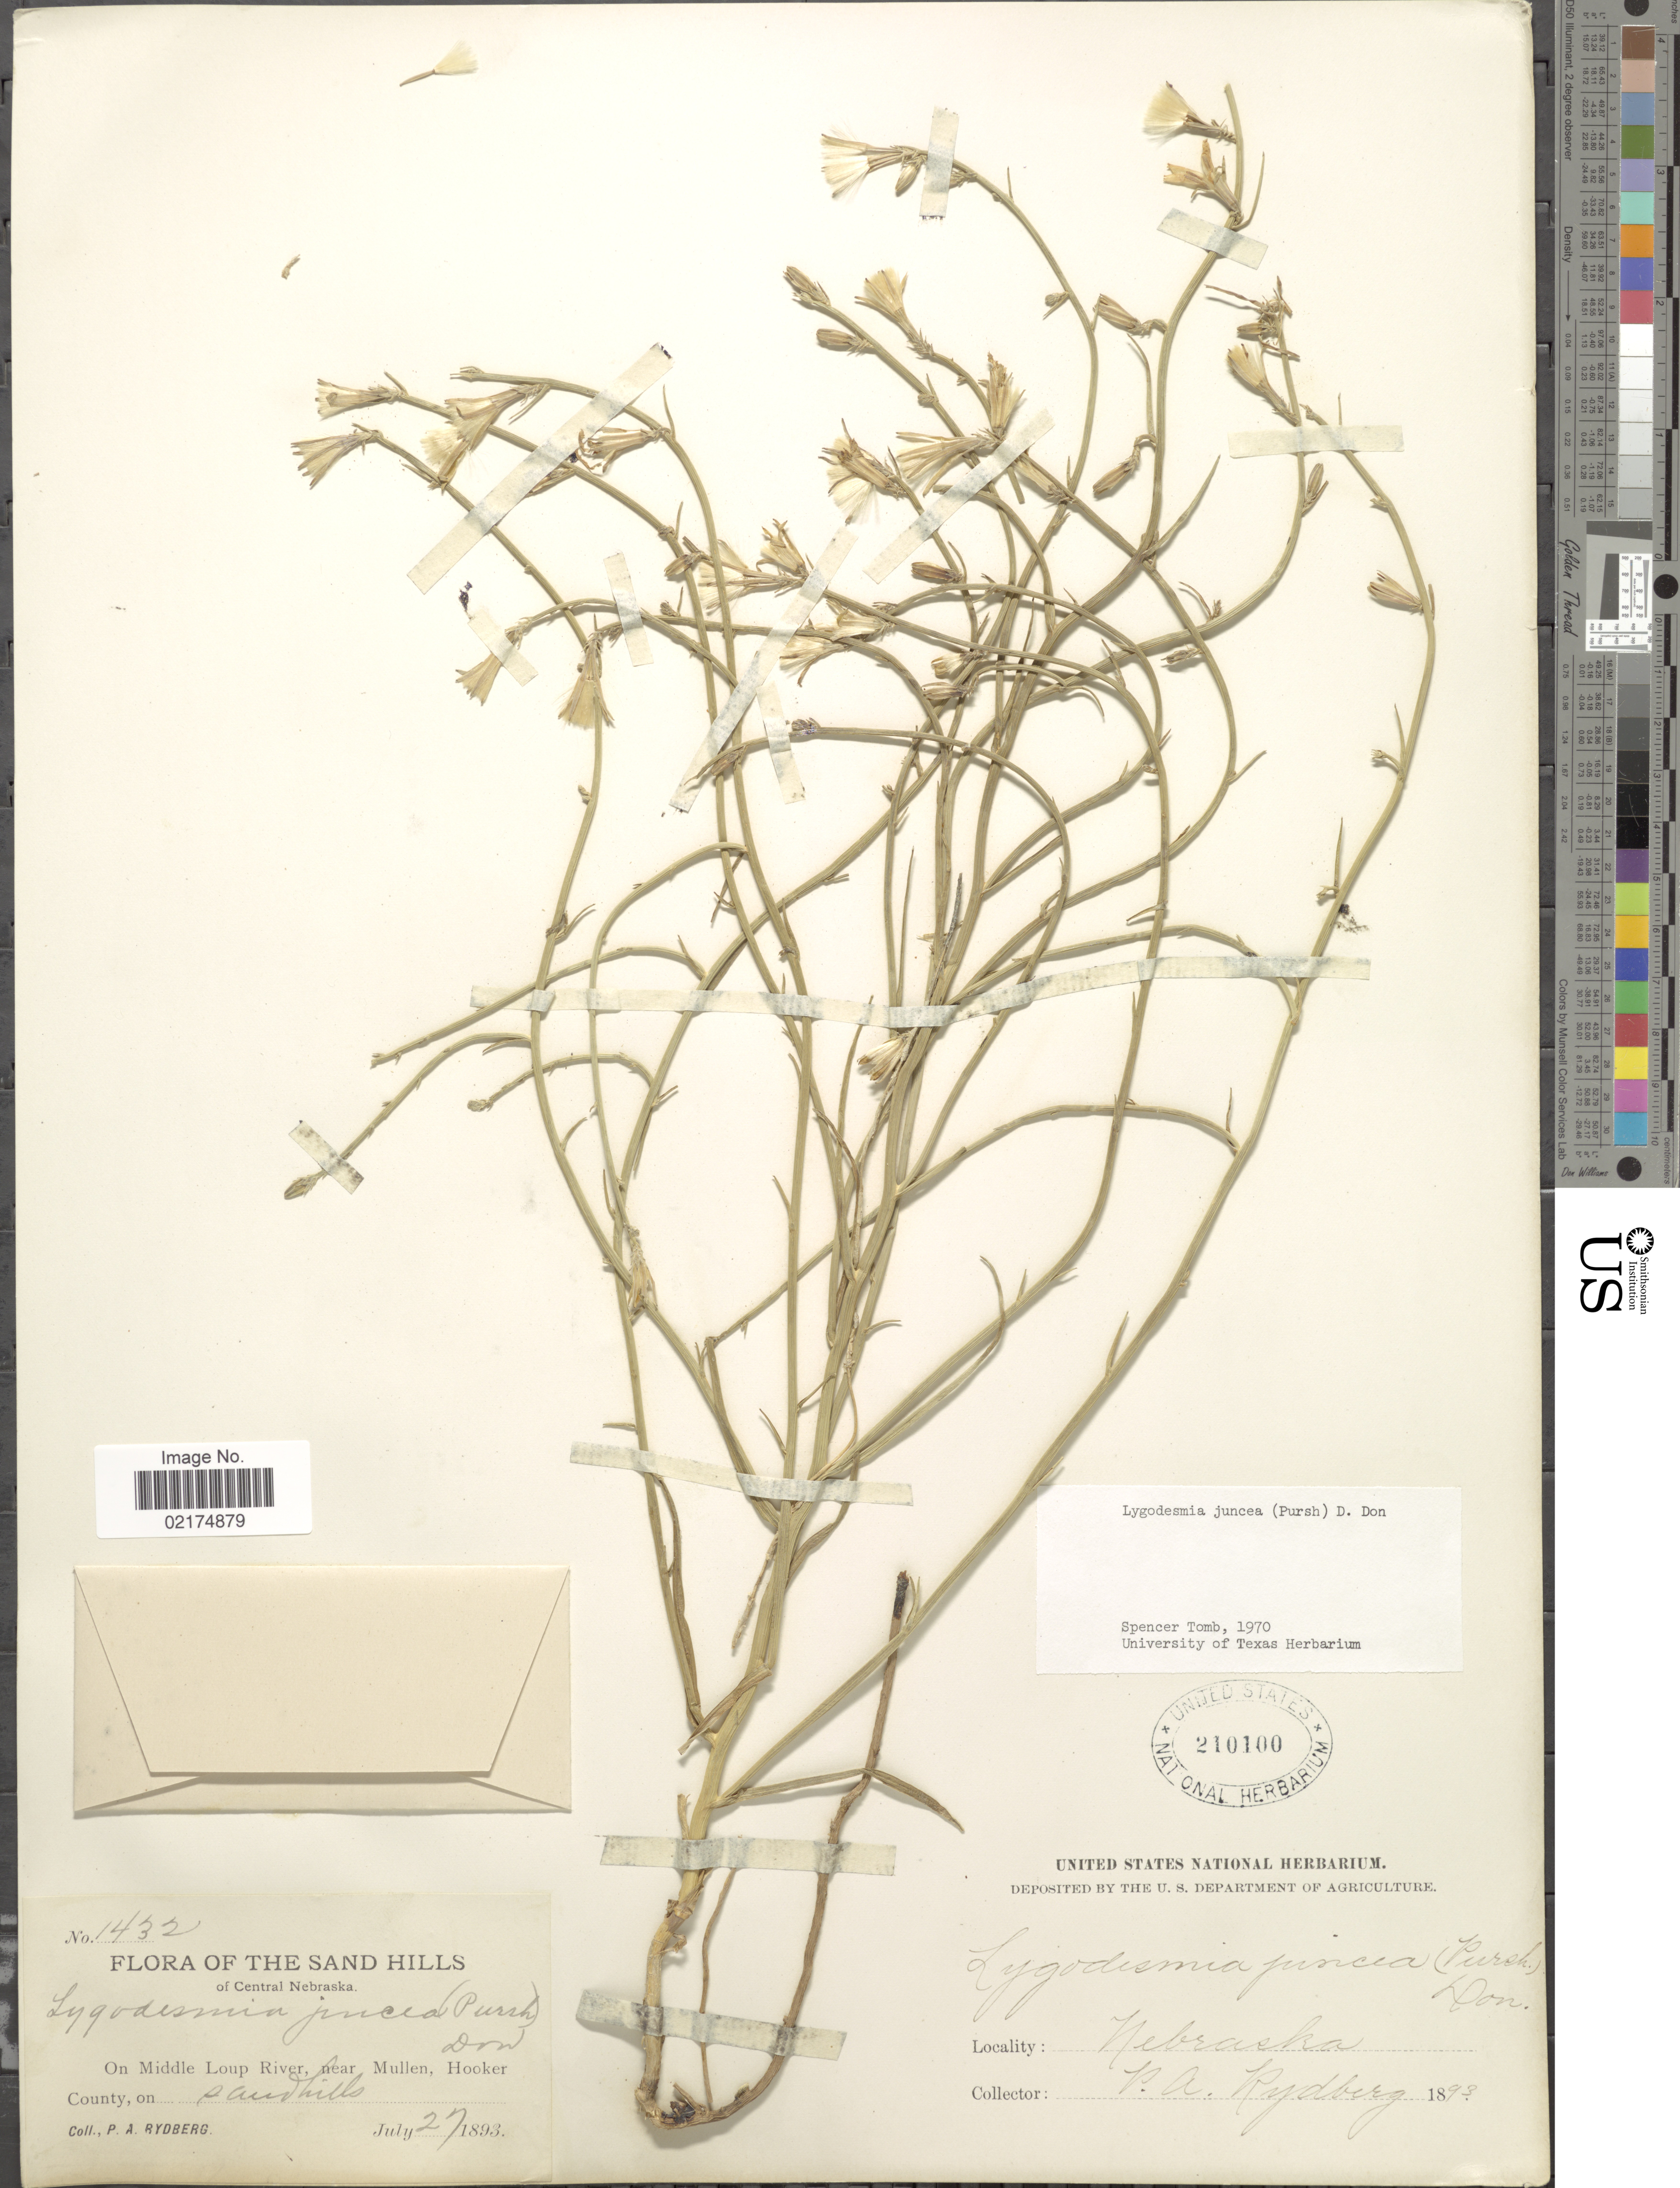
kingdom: Plantae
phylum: Tracheophyta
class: Magnoliopsida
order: Asterales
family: Asteraceae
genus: Lygodesmia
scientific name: Lygodesmia juncea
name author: D. Don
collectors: P. A. Rydberg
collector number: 1432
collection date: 1893-07-27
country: United States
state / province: Nebraska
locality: On Middle Loup River, near Mullen, Hooker County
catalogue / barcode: US 210100